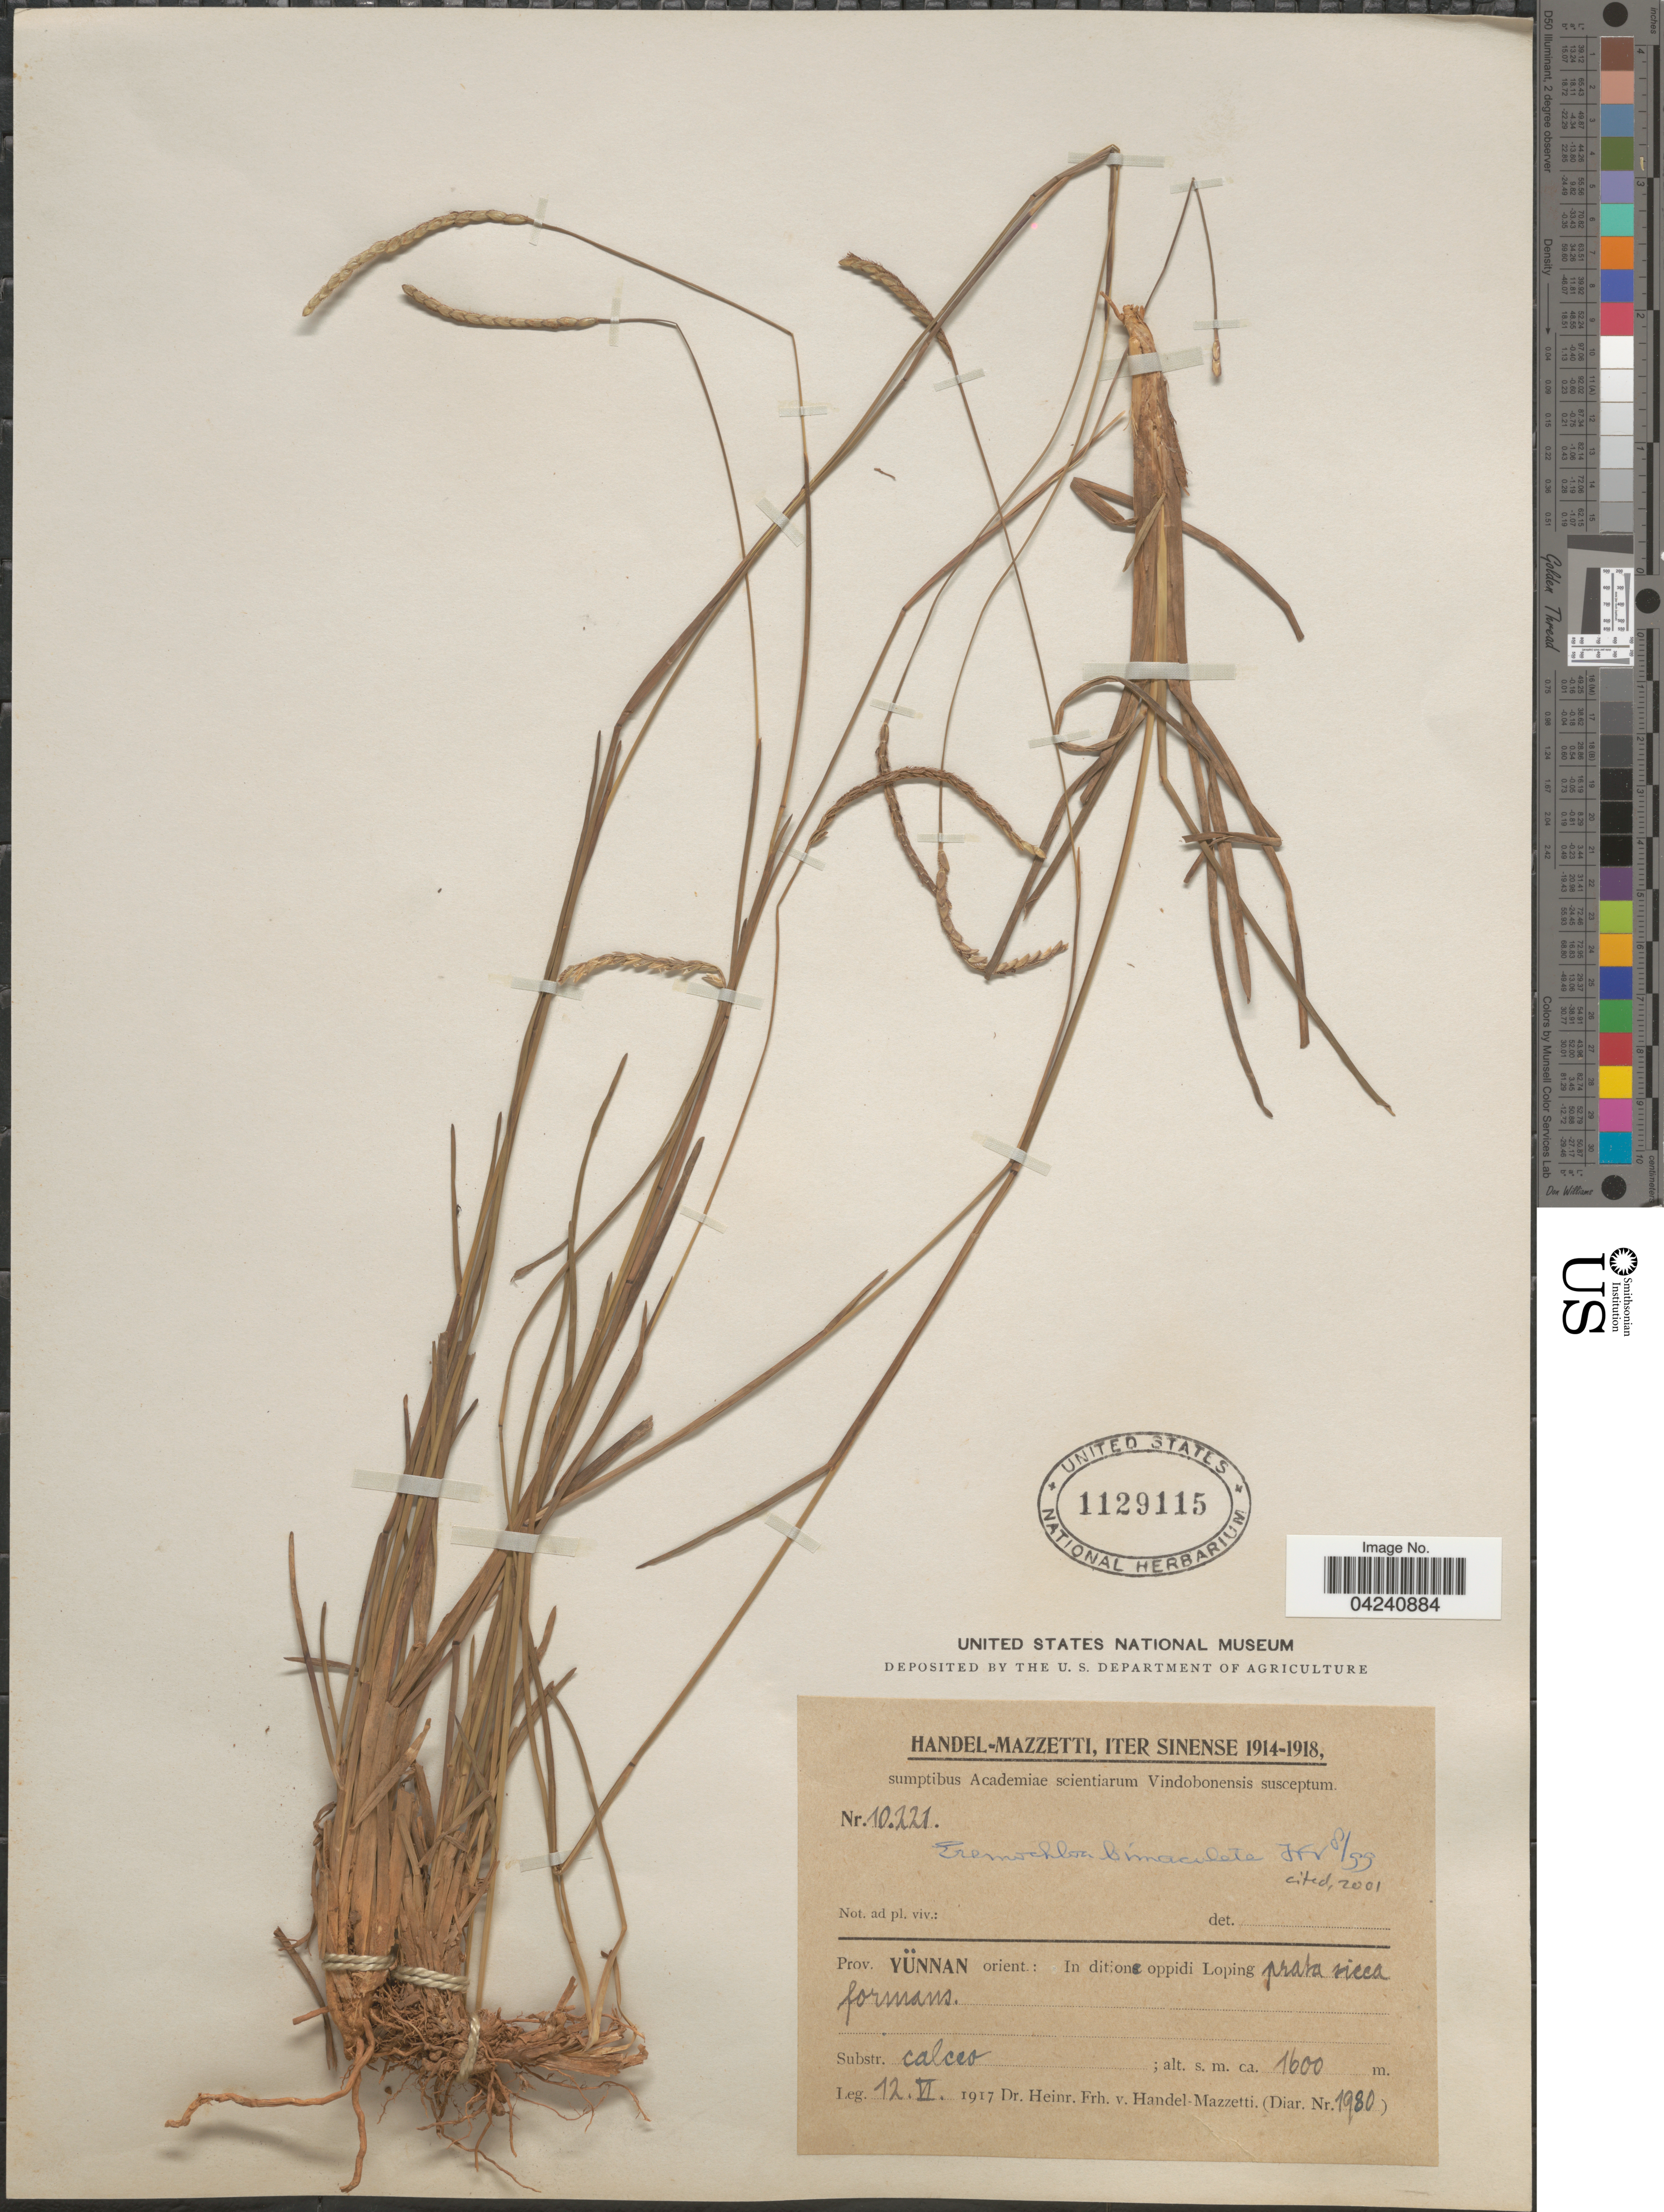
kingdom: Plantae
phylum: Tracheophyta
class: Liliopsida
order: Poales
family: Poaceae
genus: Eremochloa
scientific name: Eremochloa bimaculata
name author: Hack.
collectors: H. Handel-Mazzetti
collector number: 1980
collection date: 1917-06-12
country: China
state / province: Yunnan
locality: Iter Sinense 1914-1918. Prov. Yünnan orient.: In ditione oppidi Loping prata sicca formans.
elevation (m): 1600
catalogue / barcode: US 1129115